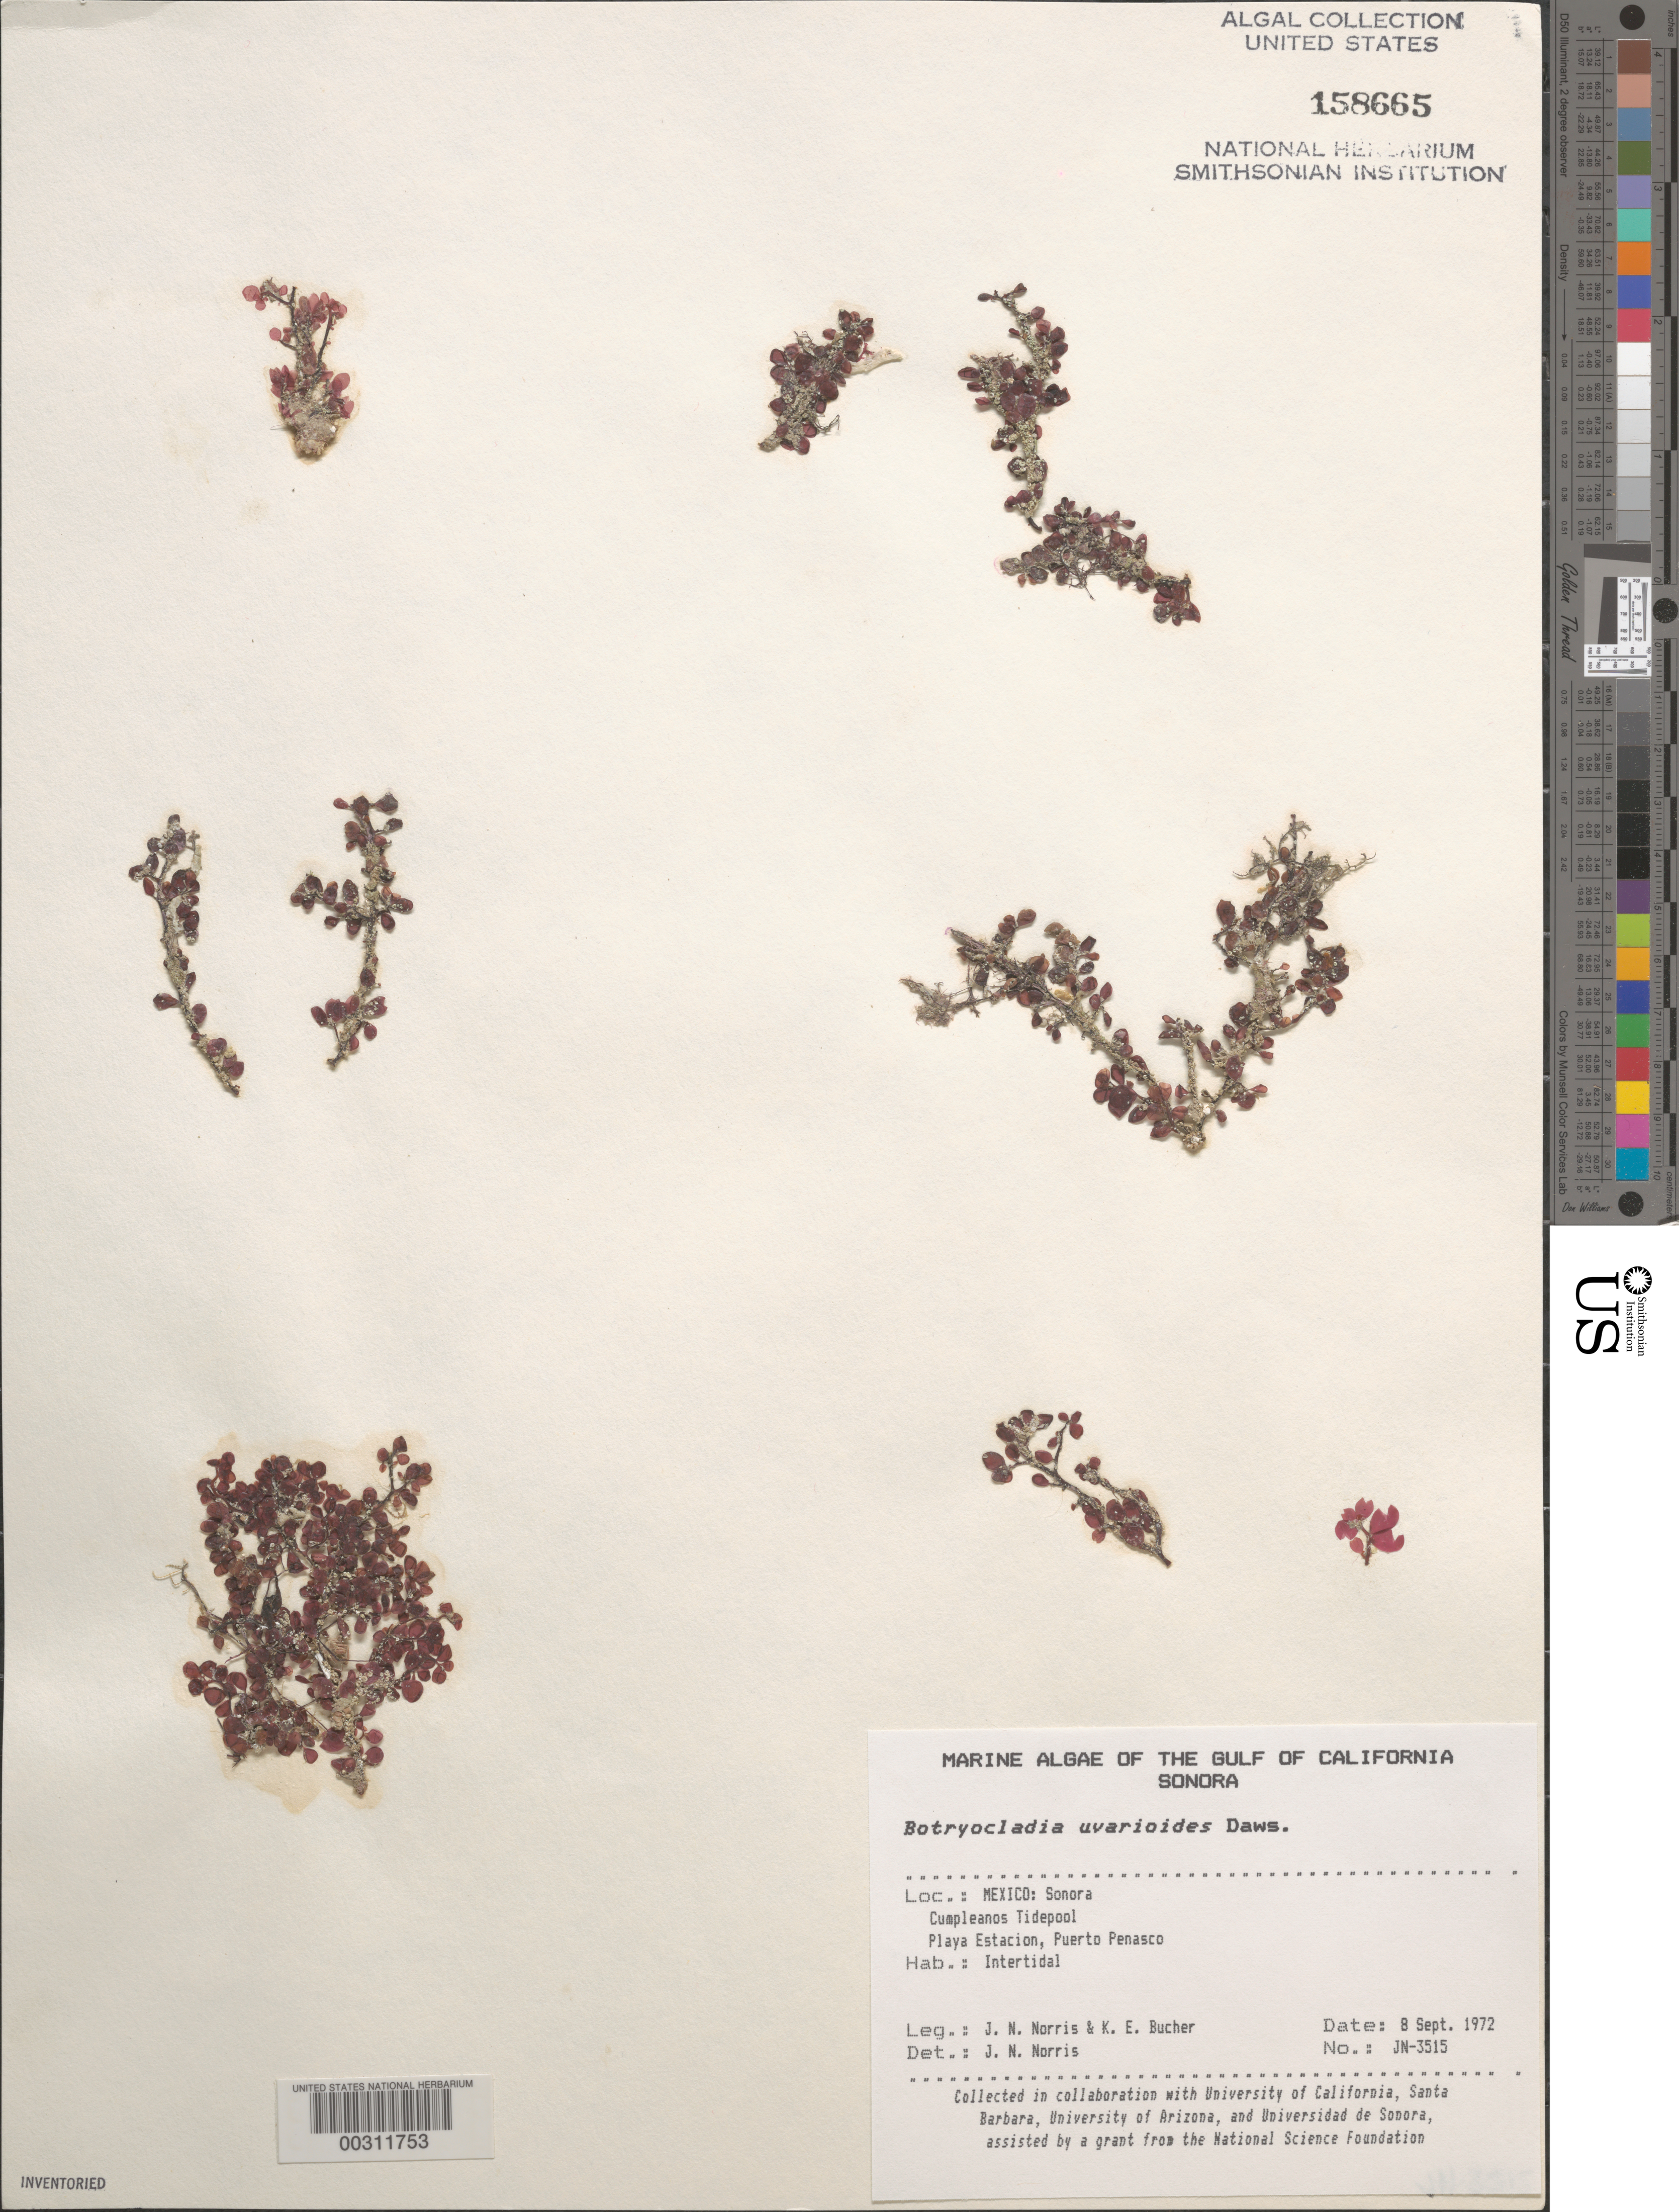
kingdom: Plantae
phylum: Rhodophyta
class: Florideophyceae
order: Rhodymeniales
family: Rhodymeniaceae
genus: Botryocladia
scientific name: Botryocladia uvarioides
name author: E.Y. Dawson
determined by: Norris, James N.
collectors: J. N. Norris & K. E. Bucher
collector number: JN-3515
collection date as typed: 08 Sep 1972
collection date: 1972-09-08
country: Mexico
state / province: Sonora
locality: Playa Estacion, Puerto Penasco, Cumpleanos tide pool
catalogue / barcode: US 158665